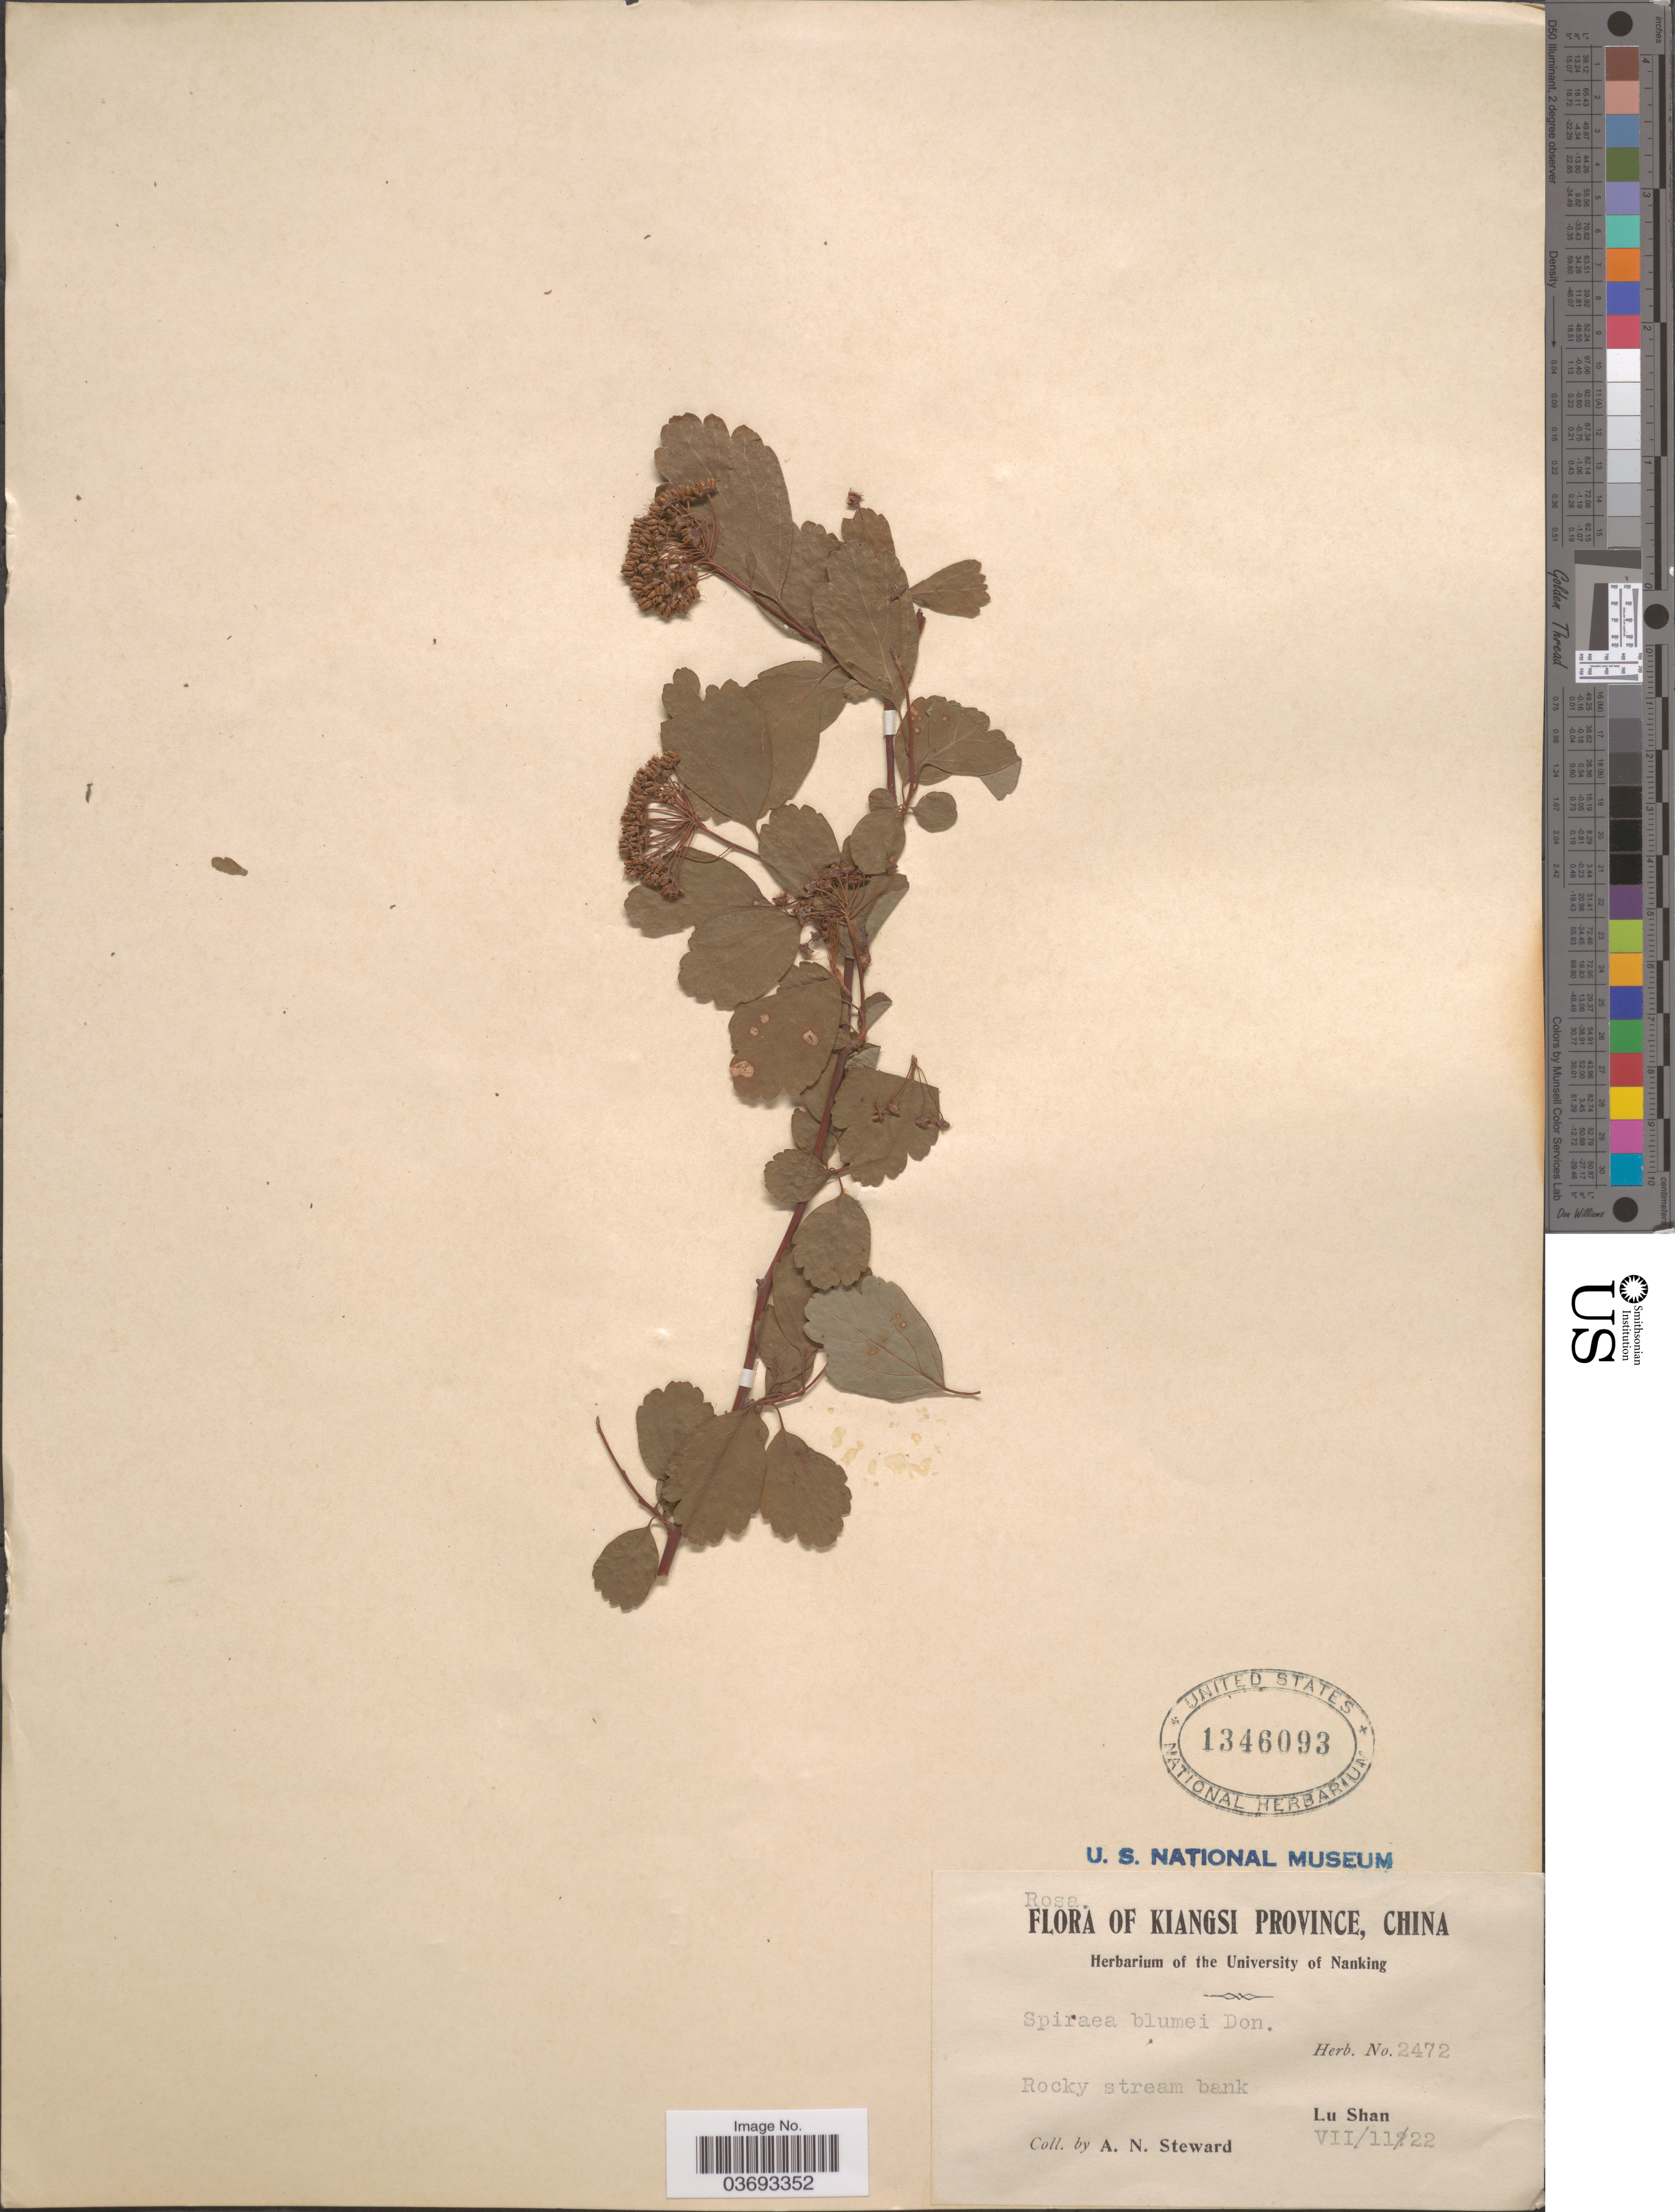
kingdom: Plantae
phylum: Tracheophyta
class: Magnoliopsida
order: Rosales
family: Rosaceae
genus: Spiraea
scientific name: Spiraea blumei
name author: G. Don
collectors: A. N. Steward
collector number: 2472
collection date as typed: Transcribed d/m/y: 11/7/22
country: China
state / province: Jiangxi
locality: Kiangsi Province. Lu Shan.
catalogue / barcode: US 1346093